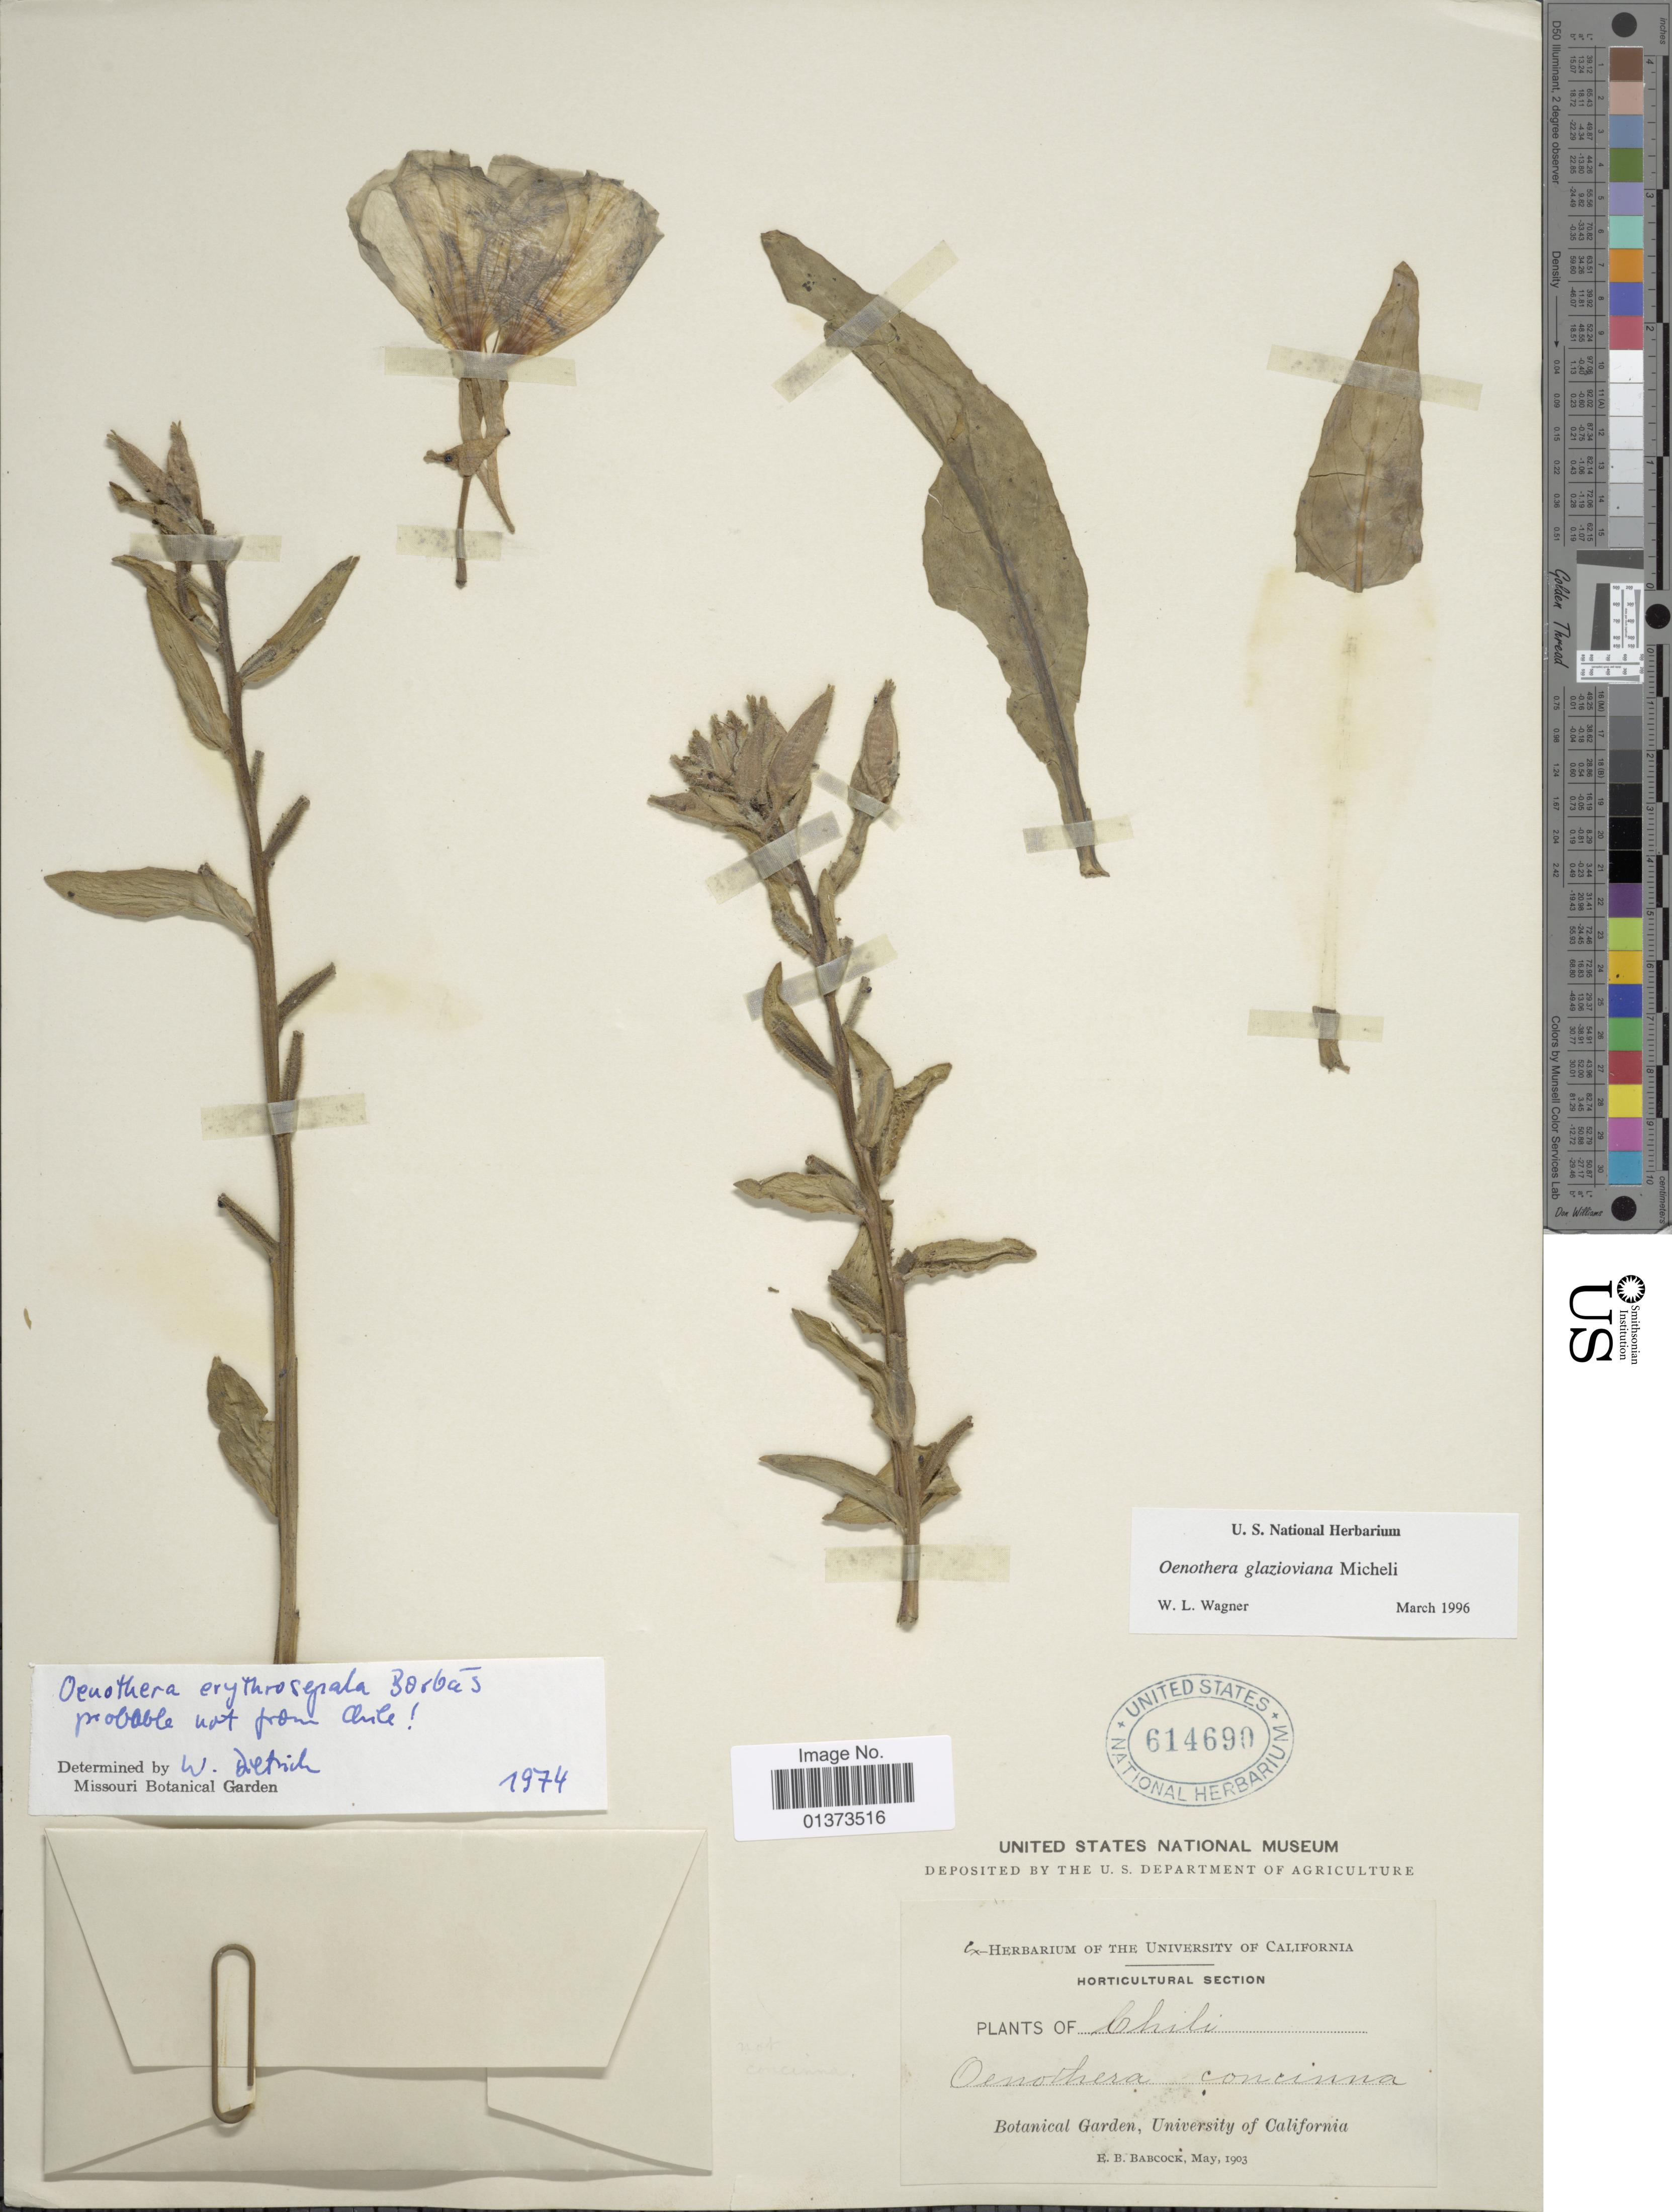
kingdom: Plantae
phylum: Tracheophyta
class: Magnoliopsida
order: Myrtales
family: Onagraceae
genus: Oenothera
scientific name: Oenothera glazioviana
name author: Micheli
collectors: E. B. Babcock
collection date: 1903-05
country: Chile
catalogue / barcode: US 614690